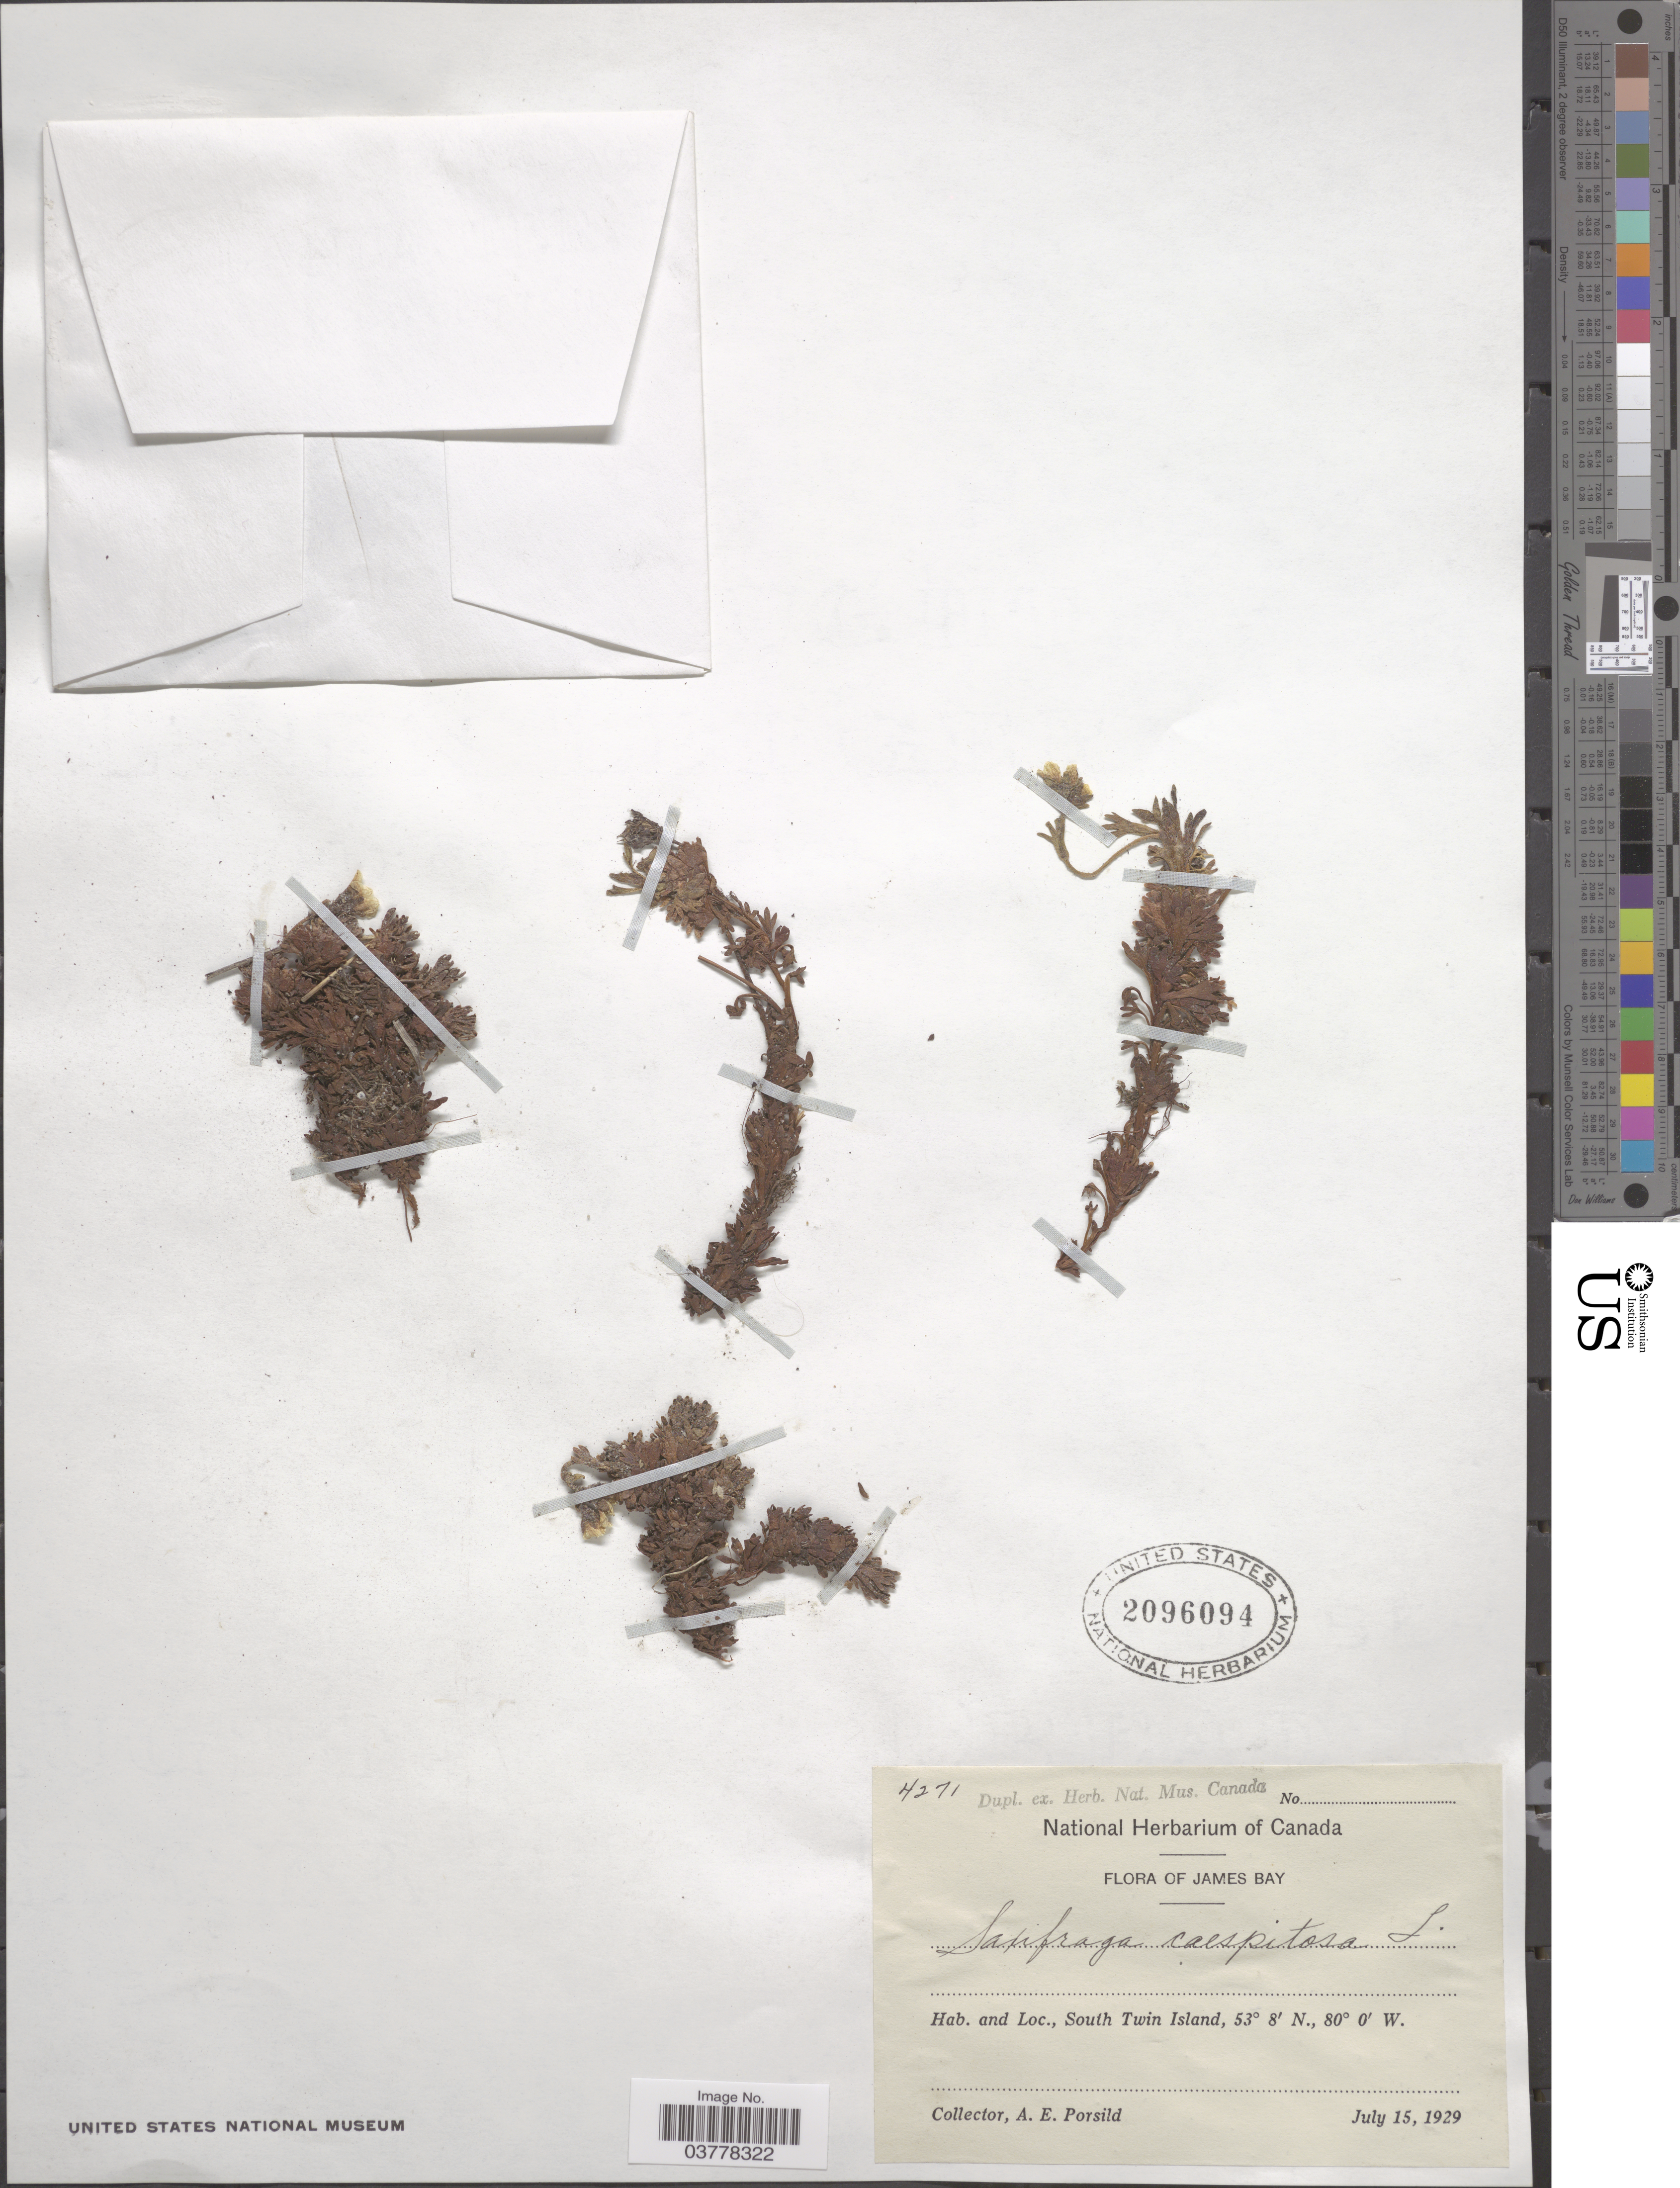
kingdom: Plantae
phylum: Tracheophyta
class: Magnoliopsida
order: Saxifragales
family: Saxifragaceae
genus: Saxifraga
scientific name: Saxifraga caespitosa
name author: L.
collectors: A. E. Porsild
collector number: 4271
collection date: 1929-07-15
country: Canada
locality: James Bay. South Twin Island.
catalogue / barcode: US 2096094